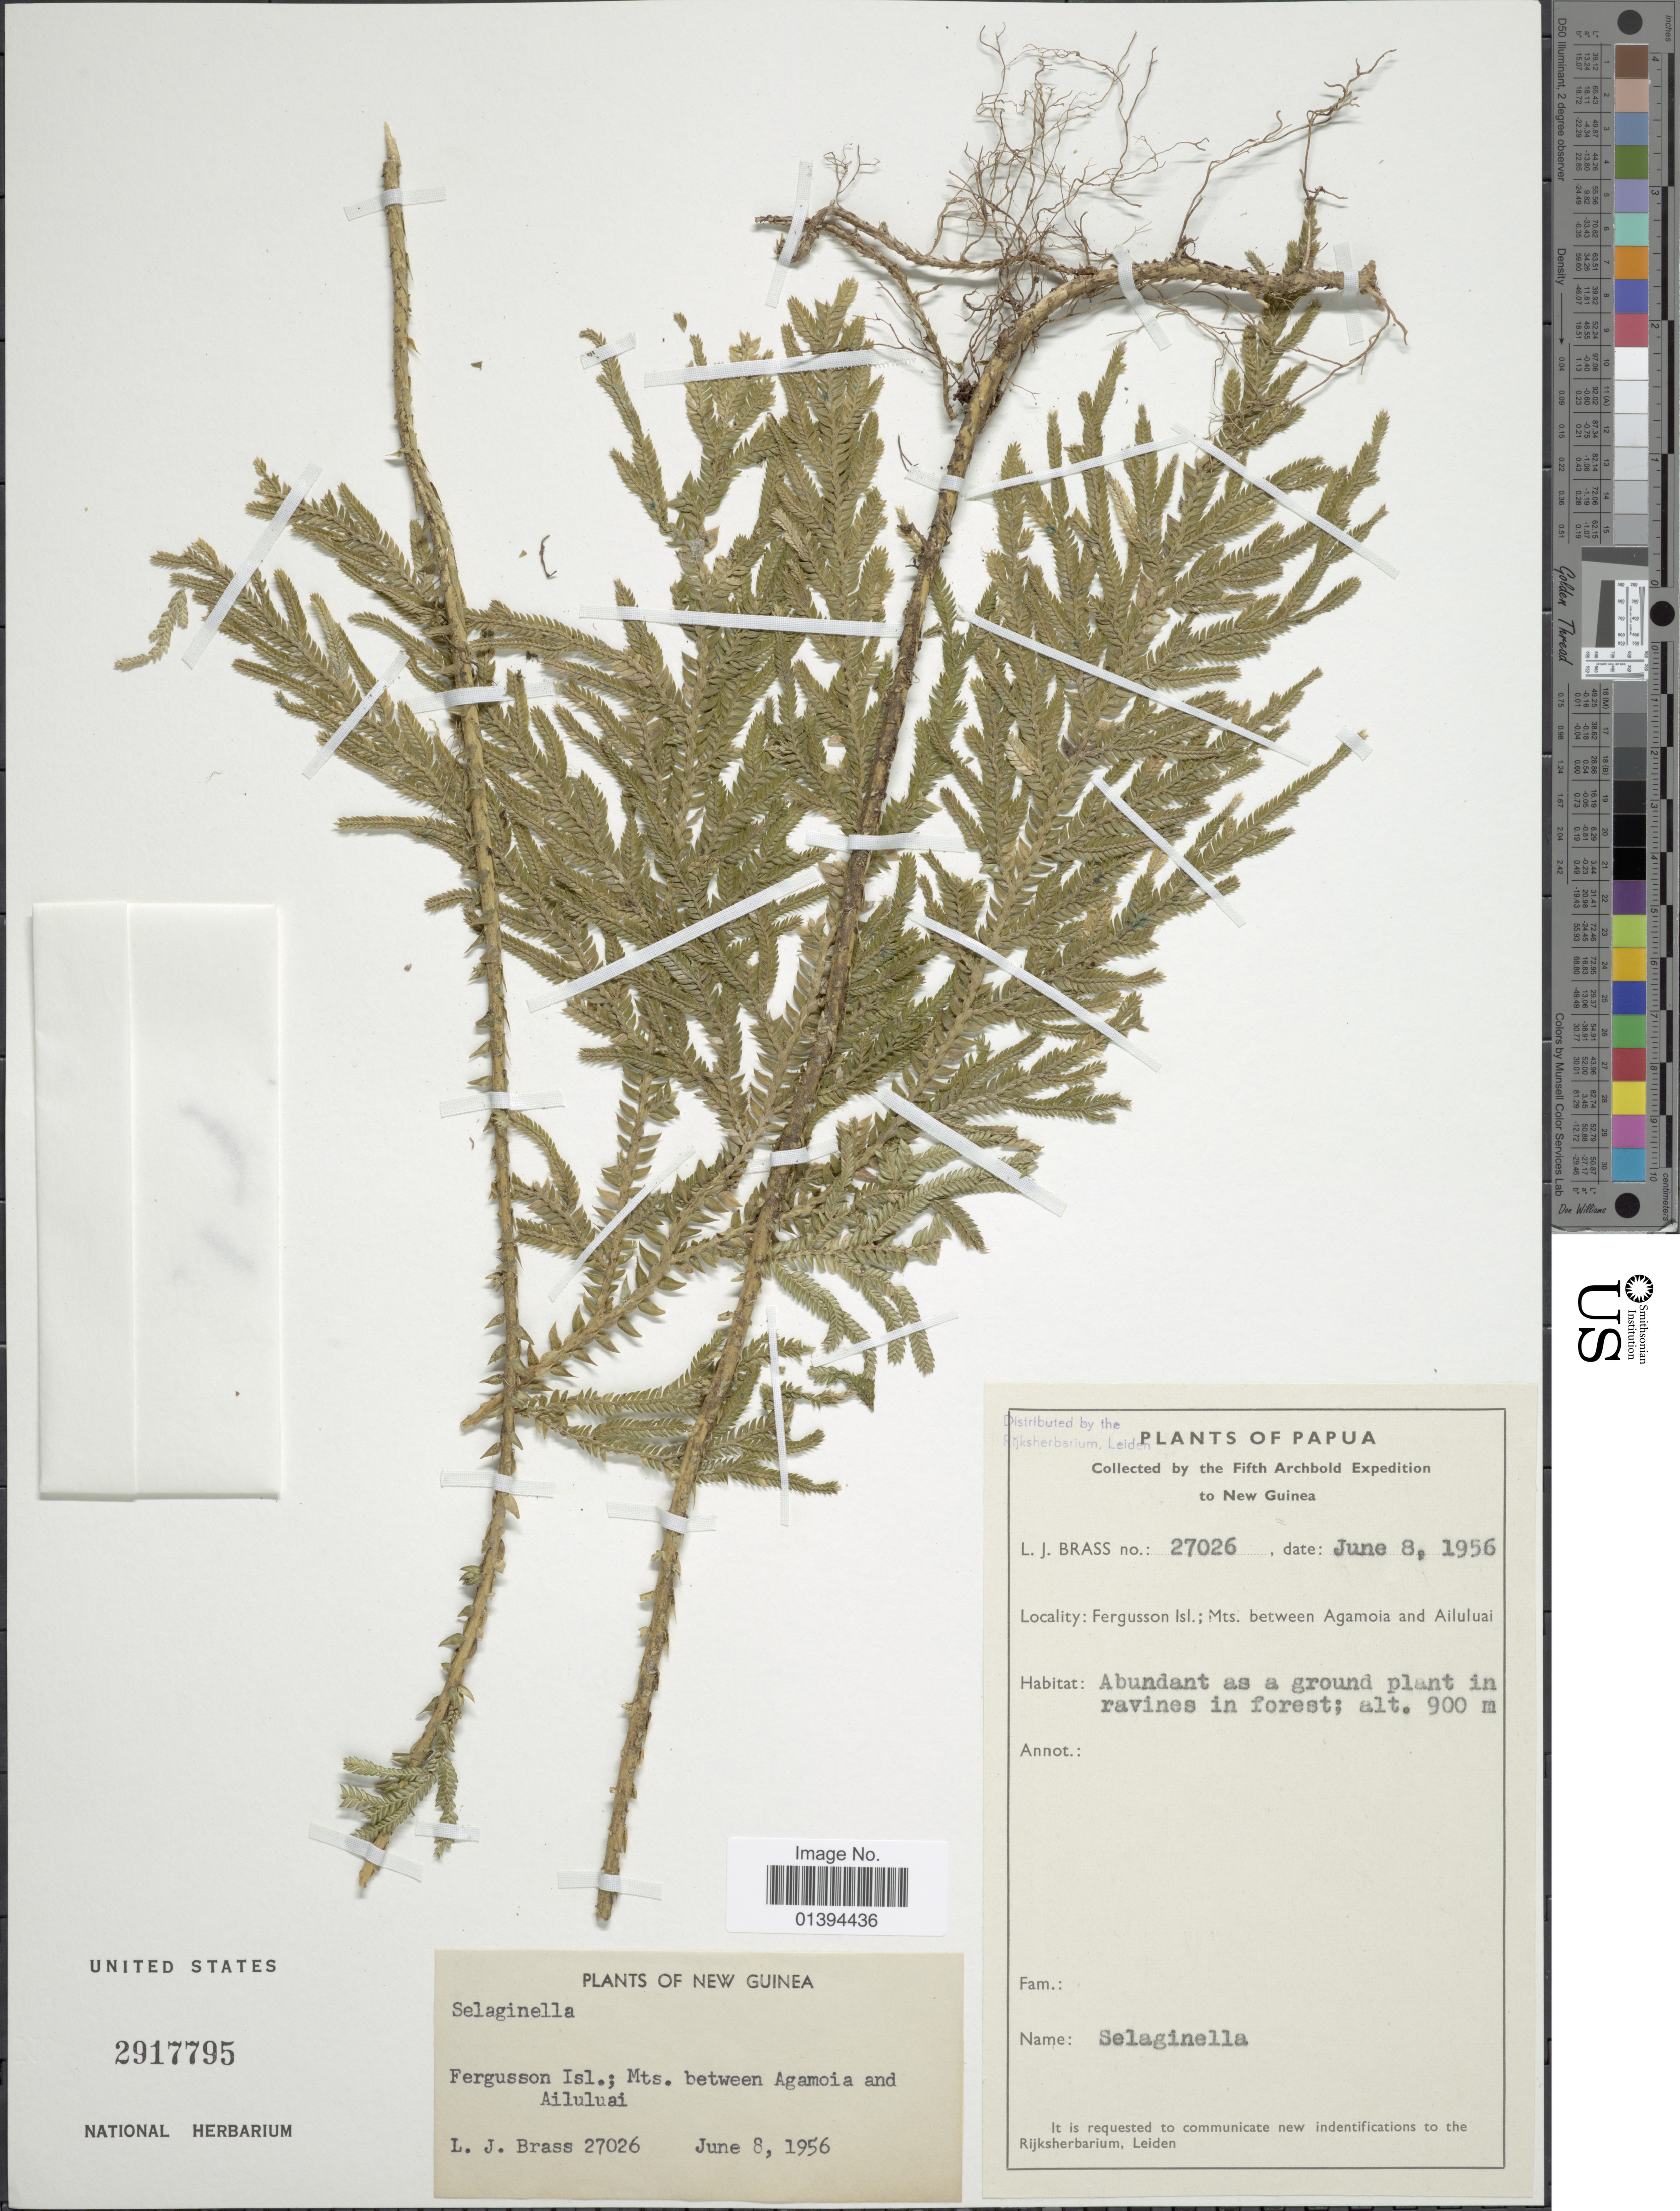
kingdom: Plantae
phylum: Tracheophyta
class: Lycopodiopsida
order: Selaginellales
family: Selaginellaceae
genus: Selaginella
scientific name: Selaginella sp.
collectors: L. J. Brass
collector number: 27026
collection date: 1956-06-08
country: Papua New Guinea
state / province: Milne Bay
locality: Fergusson Isl.; Mts. between Agamoia and Ailuluai, New Guinea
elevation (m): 900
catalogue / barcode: US 2917795